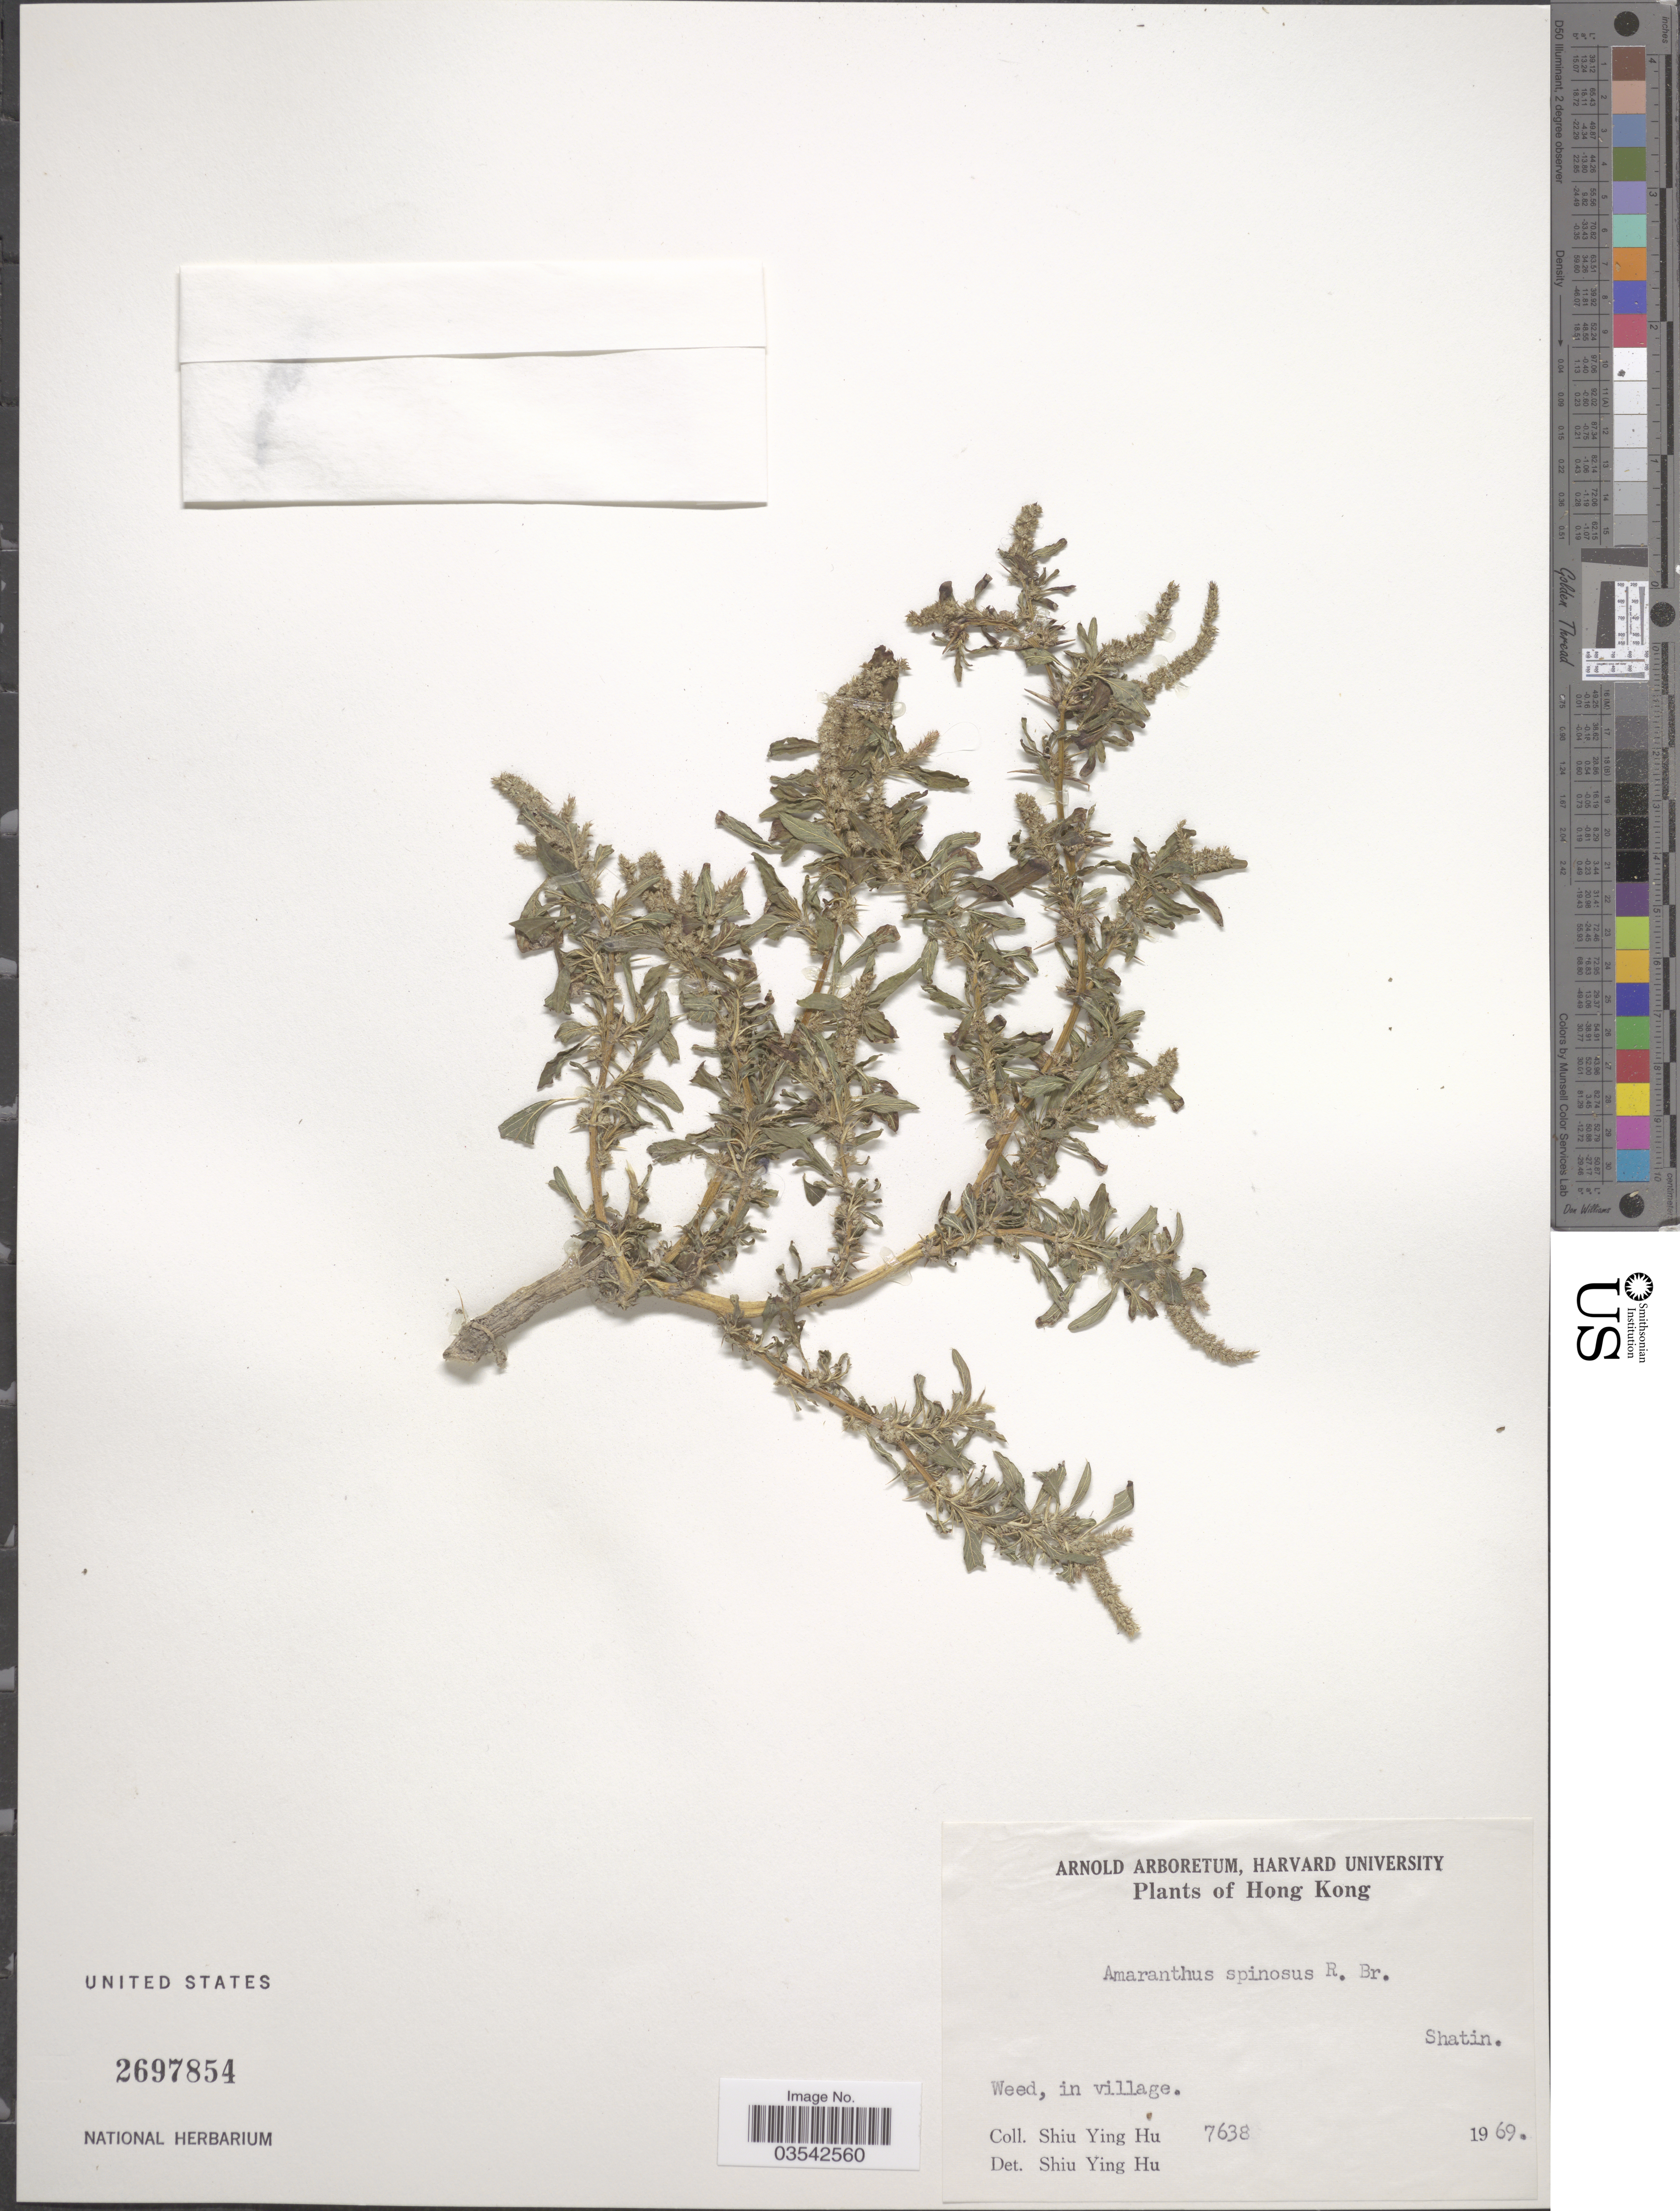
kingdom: Plantae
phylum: Tracheophyta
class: Magnoliopsida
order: Caryophyllales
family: Amaranthaceae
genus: Amaranthus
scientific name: Amaranthus spinosus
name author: L.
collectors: S. Y. Hu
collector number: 7638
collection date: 1969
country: China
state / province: Hong Kong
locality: Shatin. In village.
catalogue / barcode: US 2697854